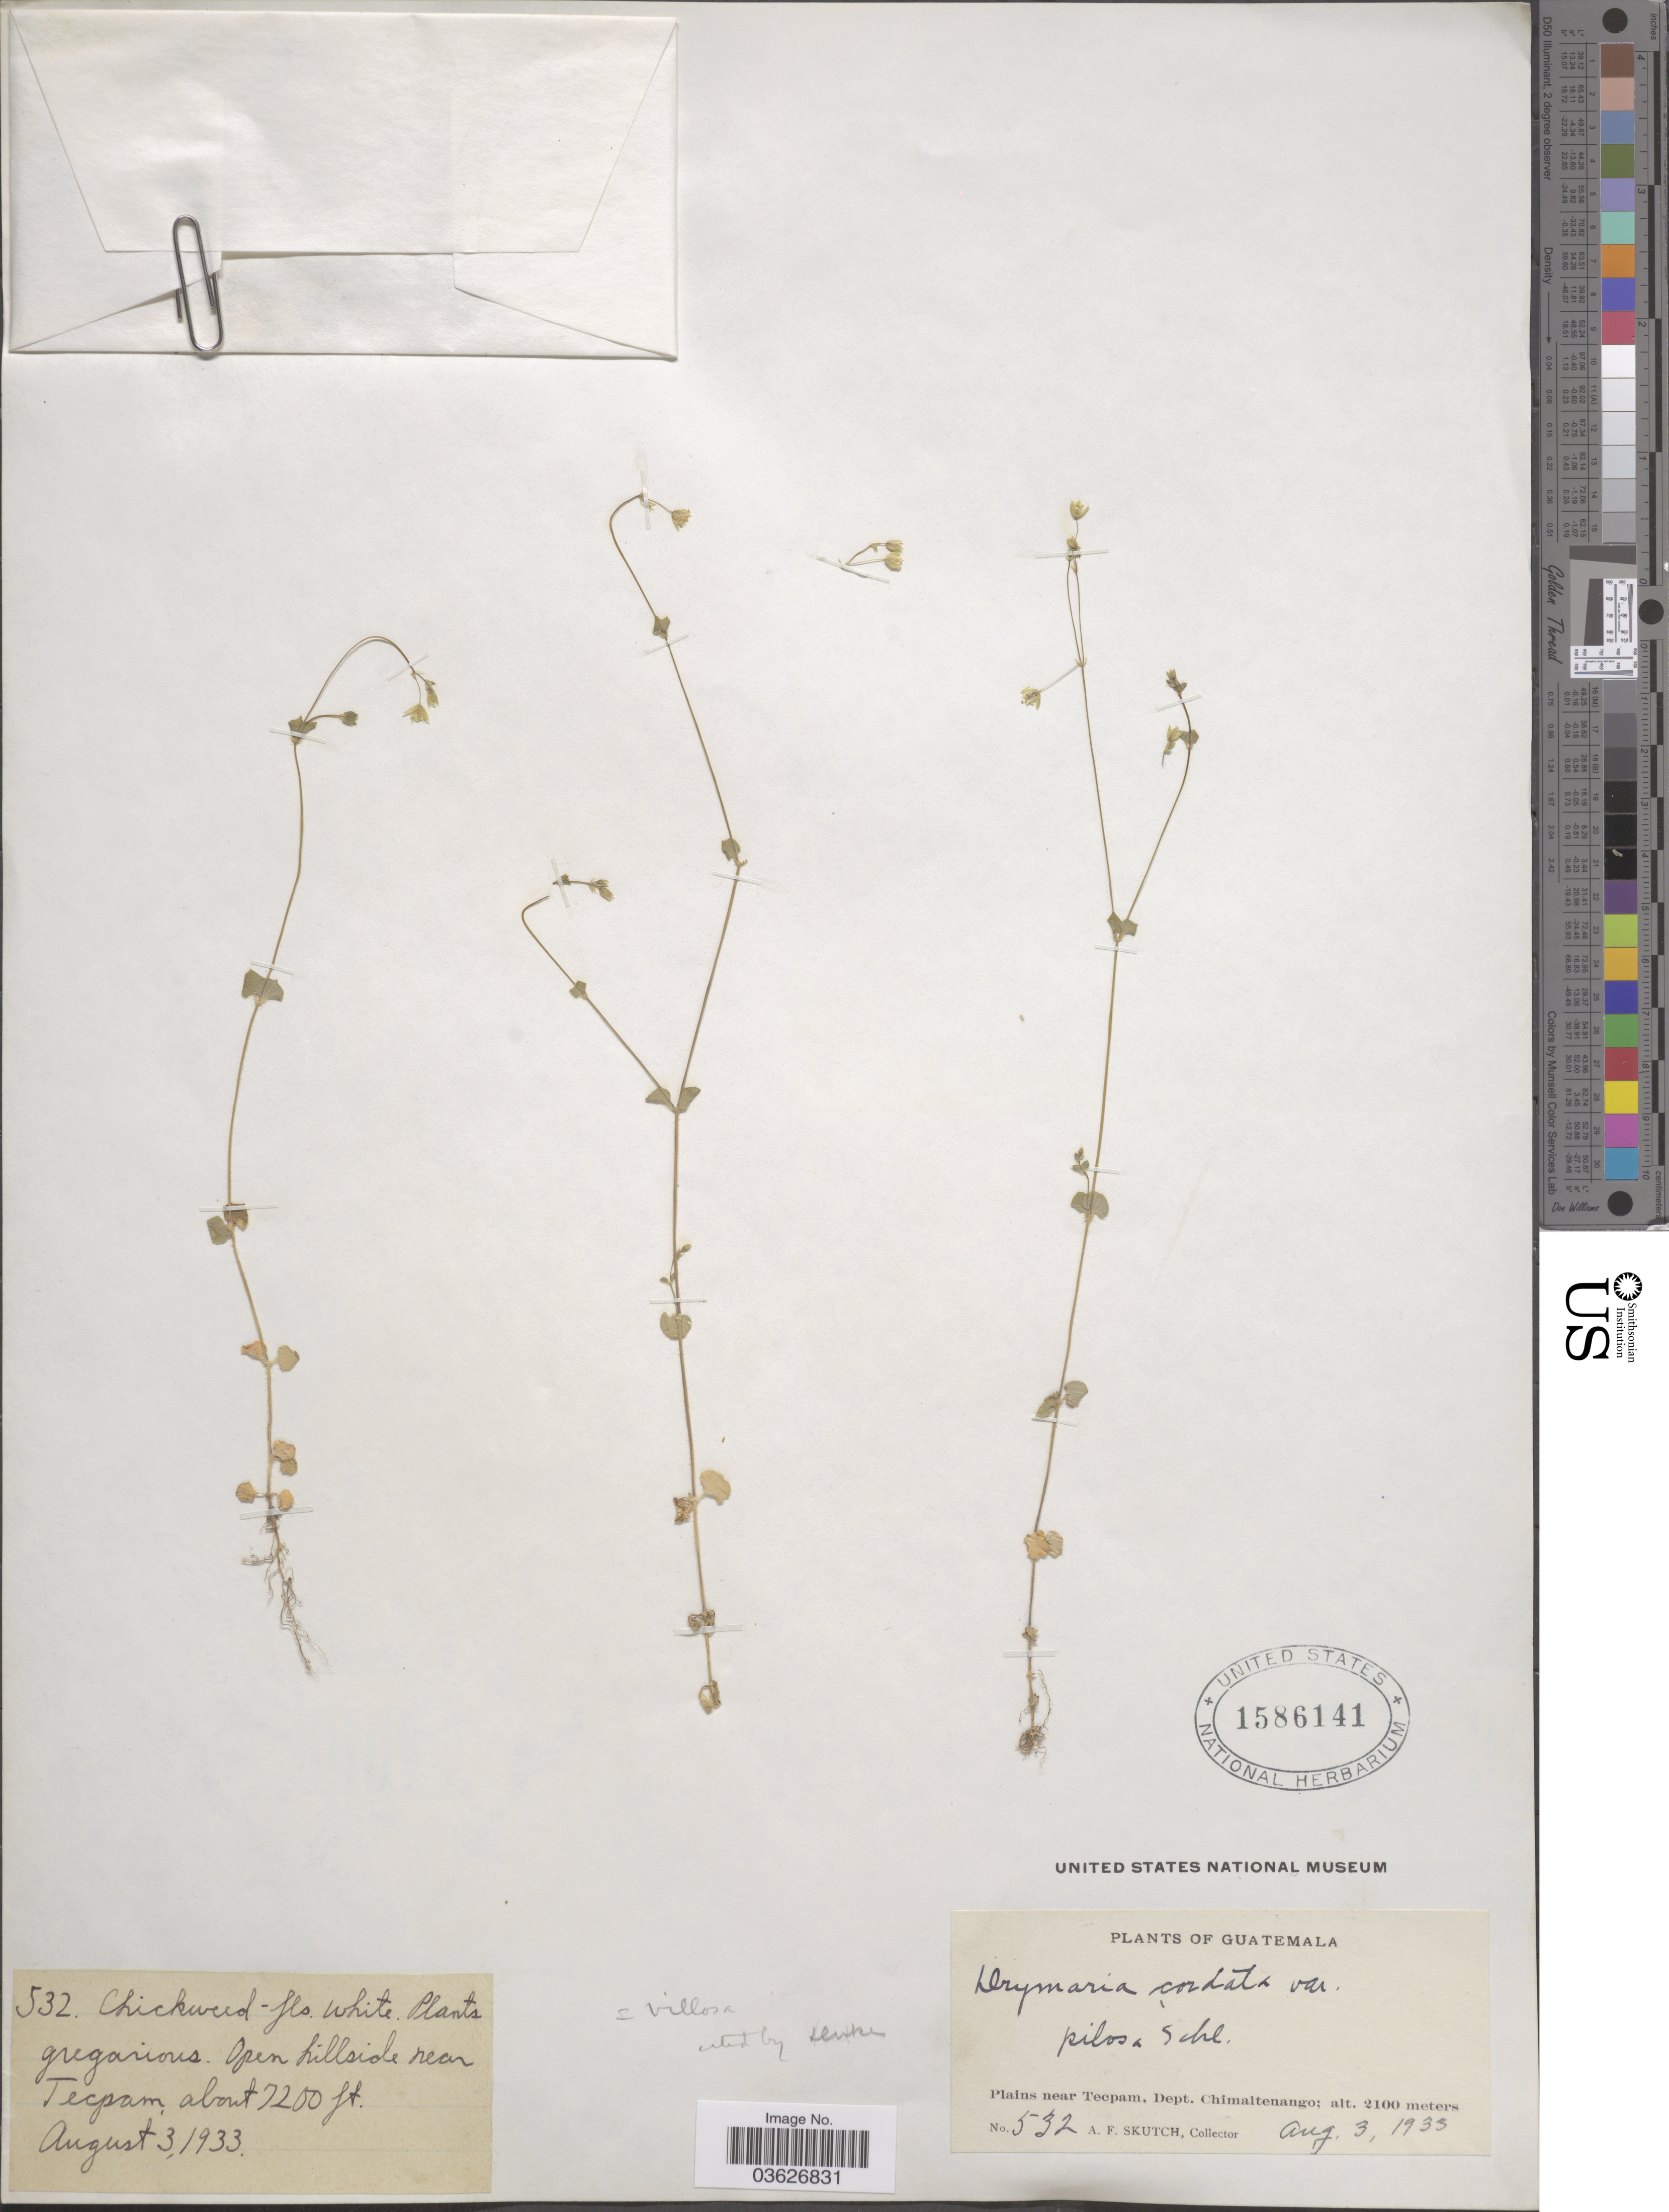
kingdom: Plantae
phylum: Tracheophyta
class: Magnoliopsida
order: Caryophyllales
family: Caryophyllaceae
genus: Drymaria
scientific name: Drymaria villosa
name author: Cham. & Schltdl.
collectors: A. F. Skutch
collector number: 532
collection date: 1933-08-03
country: Guatemala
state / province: Chimaltenango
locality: Open hillside near Tecpam. Plains near Tecpam, Dept. Chimaltenango.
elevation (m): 2100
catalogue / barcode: US 1586141